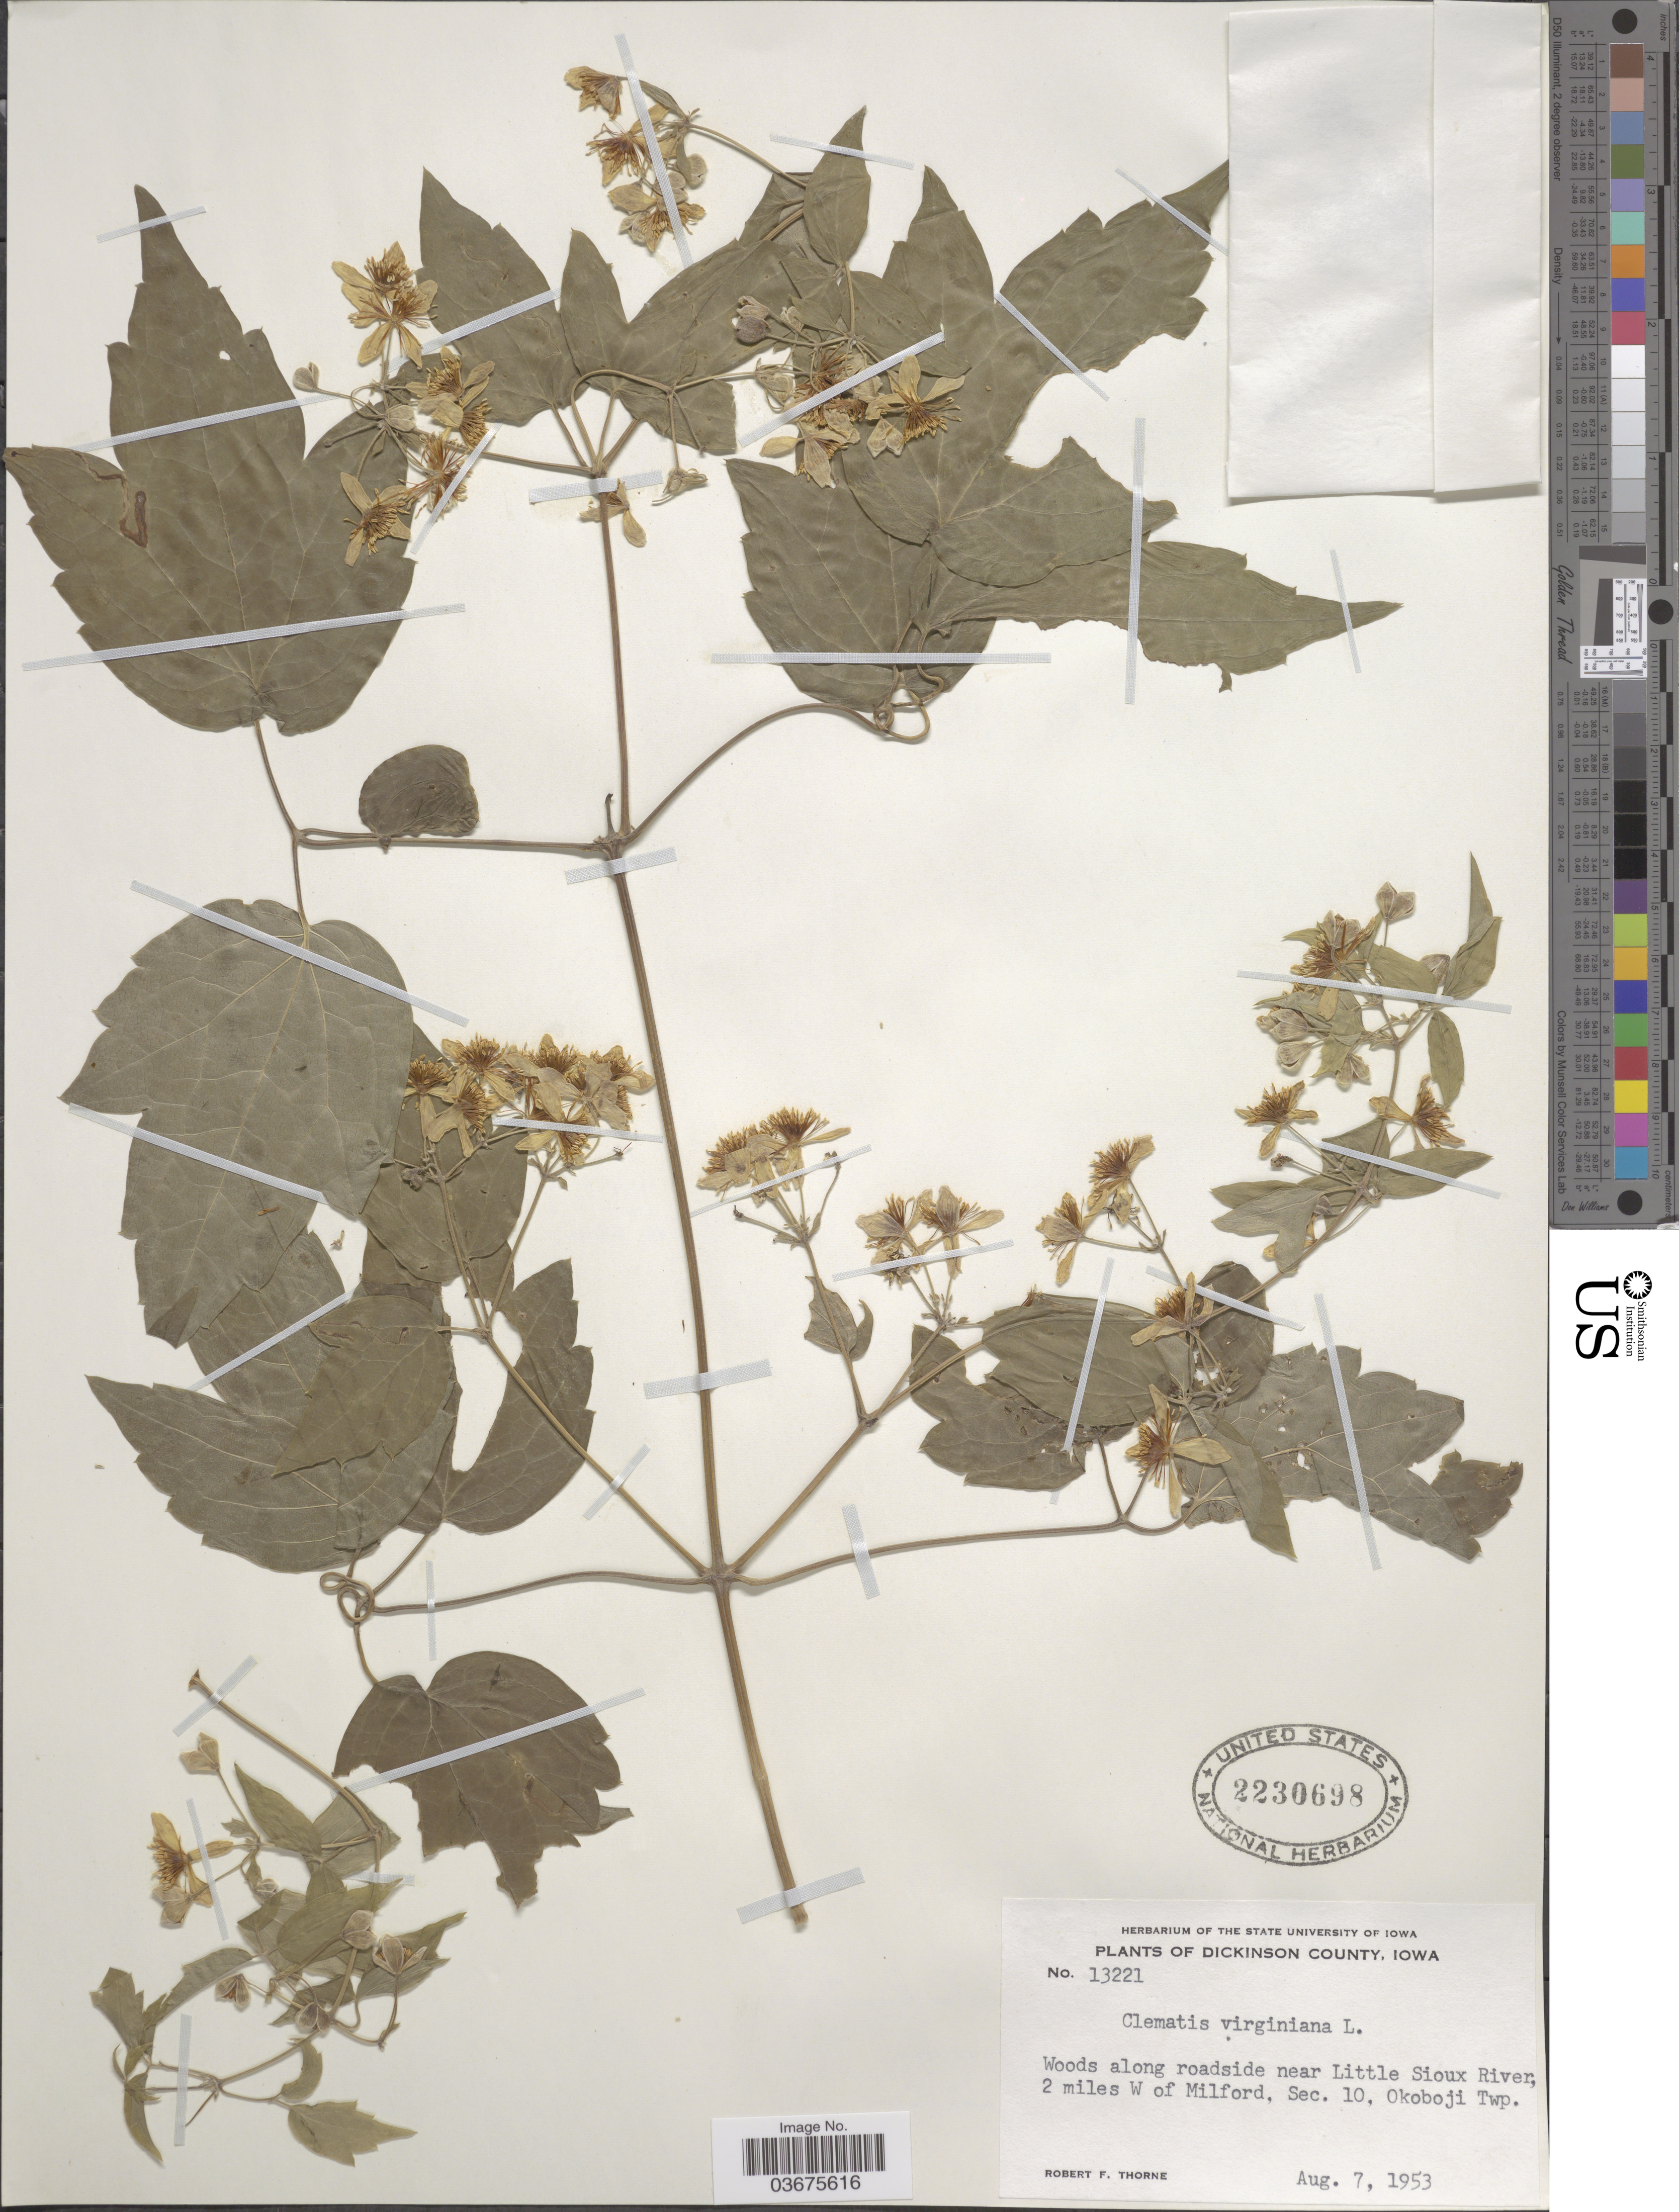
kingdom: Plantae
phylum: Tracheophyta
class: Magnoliopsida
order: Ranunculales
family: Ranunculaceae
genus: Clematis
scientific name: Clematis virginiana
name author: L.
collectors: R. F. Thorne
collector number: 13221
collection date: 1953-08-07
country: United States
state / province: Iowa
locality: Dickinson County, Iowa. Woods along roadside near Little Sioux River, 2 miles W of Milford, Sec. 10, Okoboji Twp.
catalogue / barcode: US 2230698